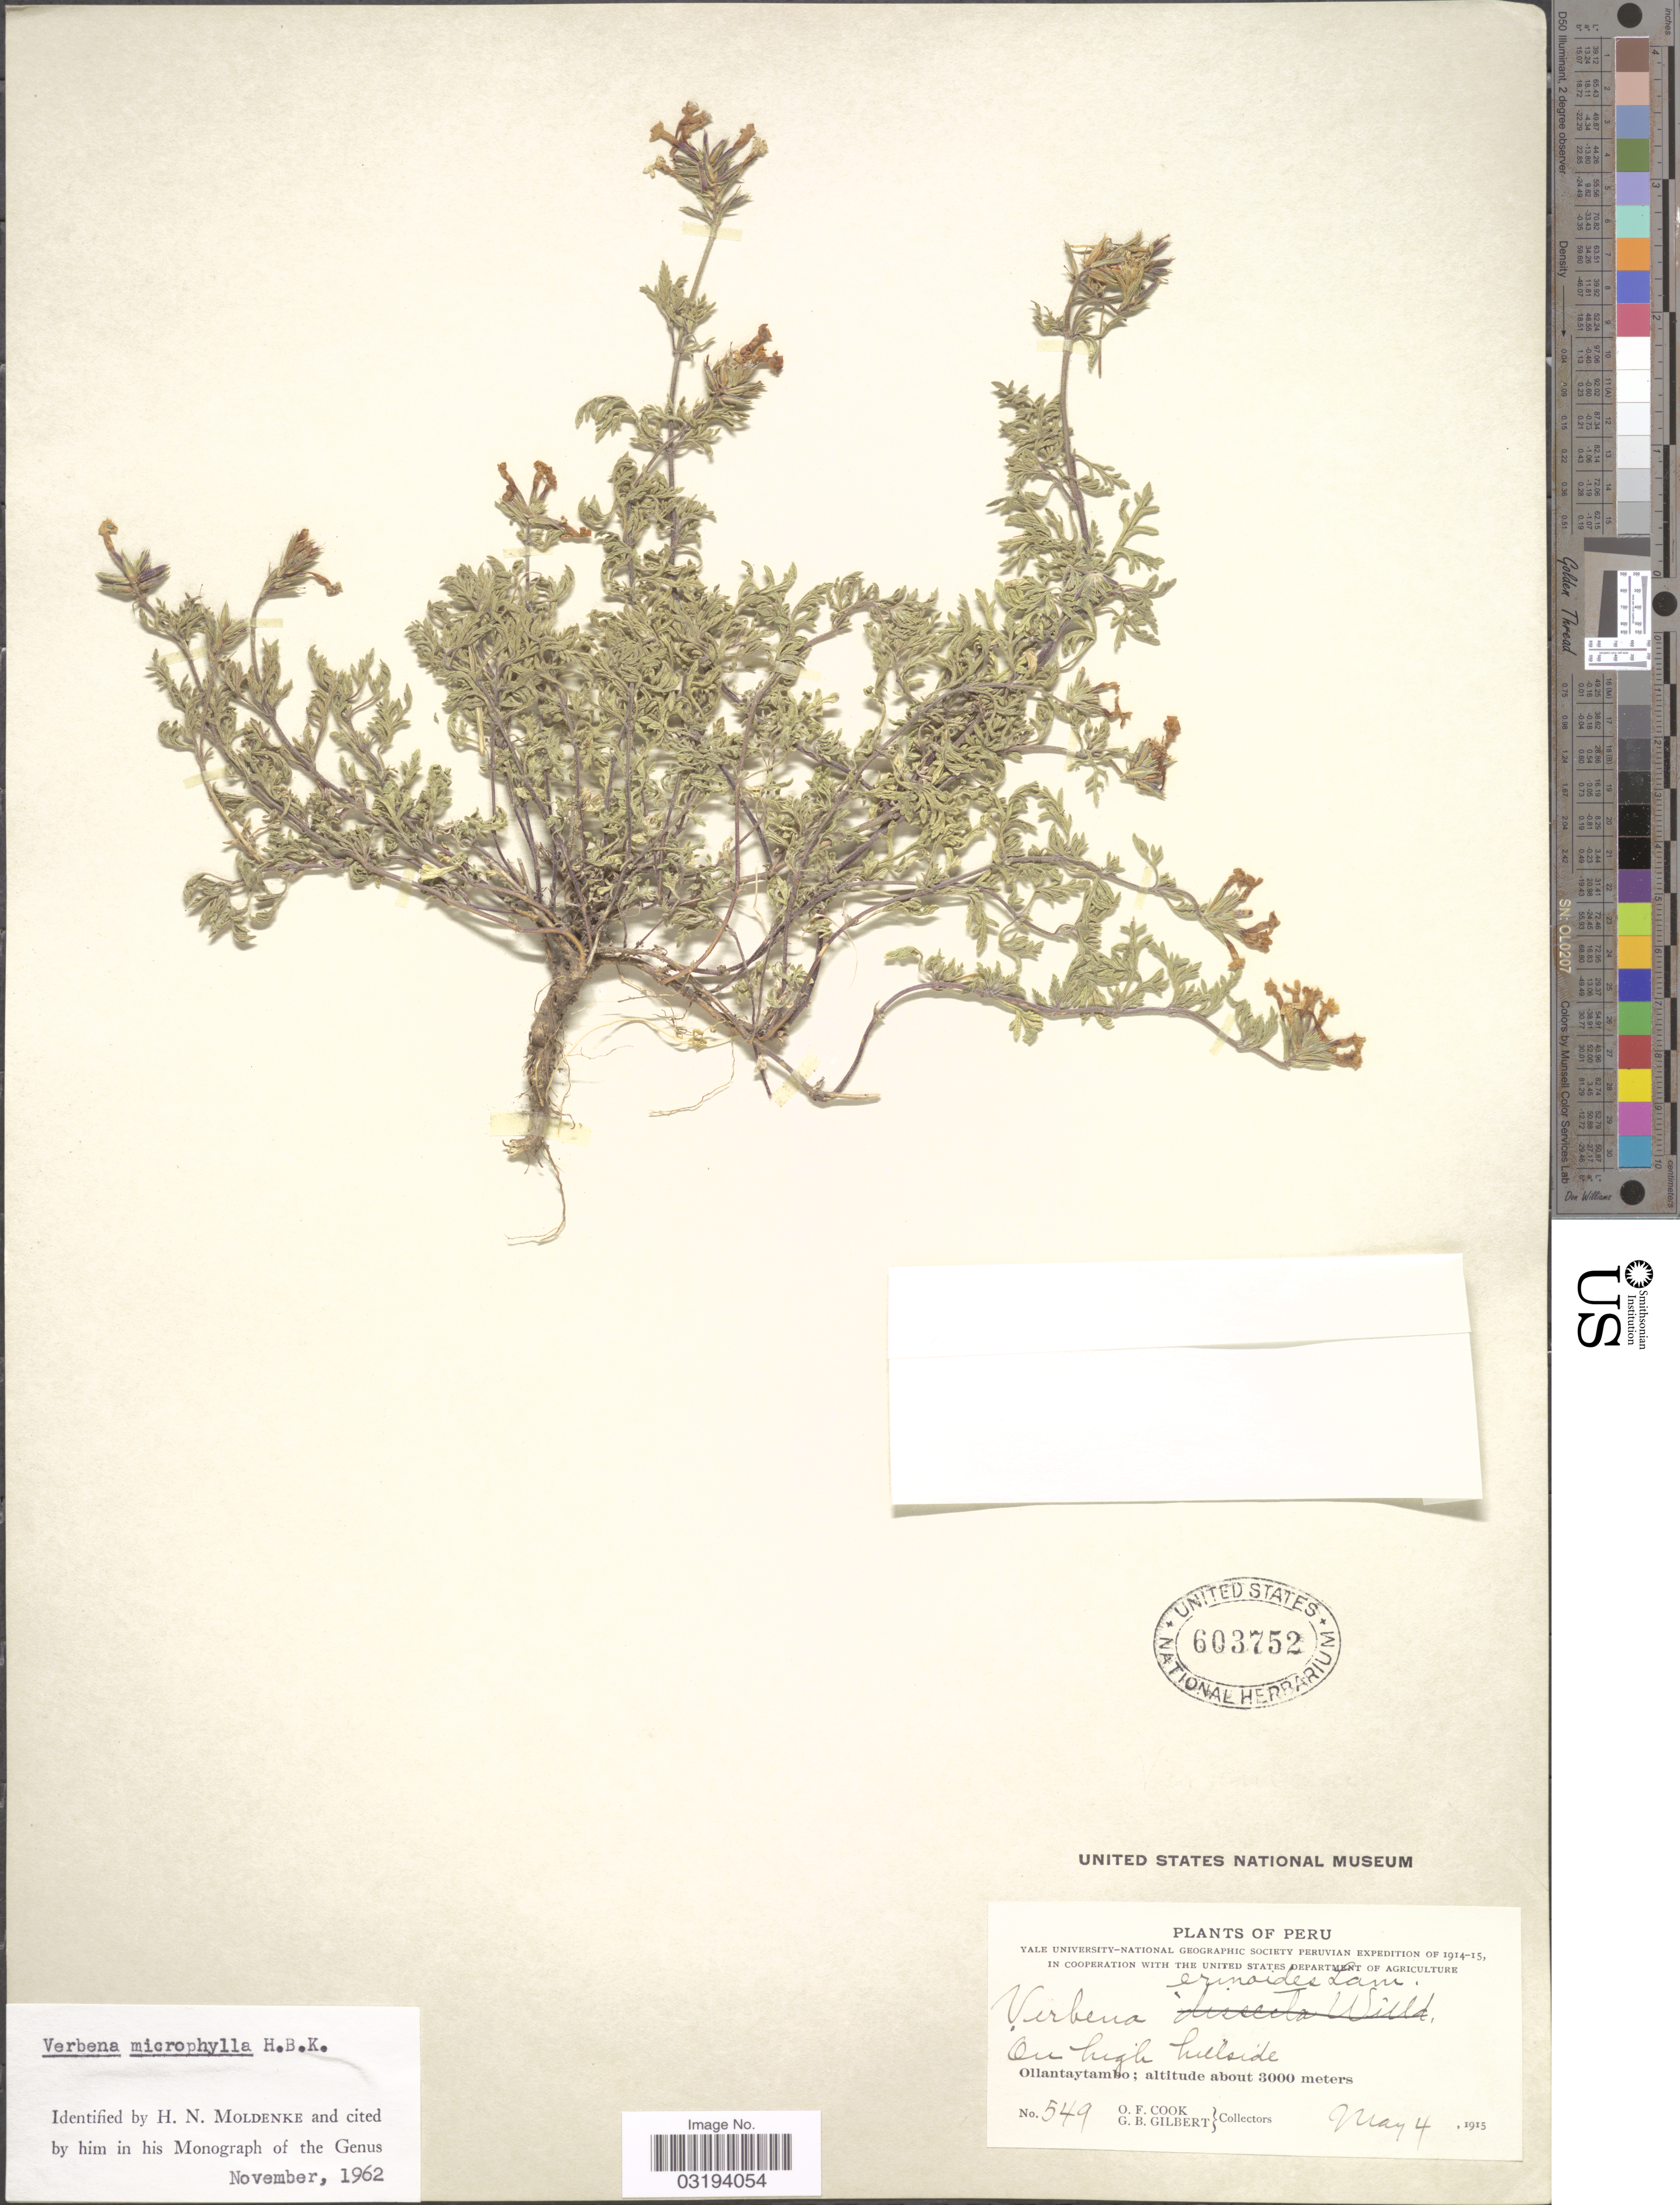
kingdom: Plantae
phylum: Tracheophyta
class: Magnoliopsida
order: Lamiales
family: Verbenaceae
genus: Verbena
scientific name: Verbena microphylla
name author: Kunth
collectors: O. F. Cook & G. B. Gilbert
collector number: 549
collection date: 1915-05-04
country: Peru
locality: On high hillside, Ollantaytambo.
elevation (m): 3000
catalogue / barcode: US 603752